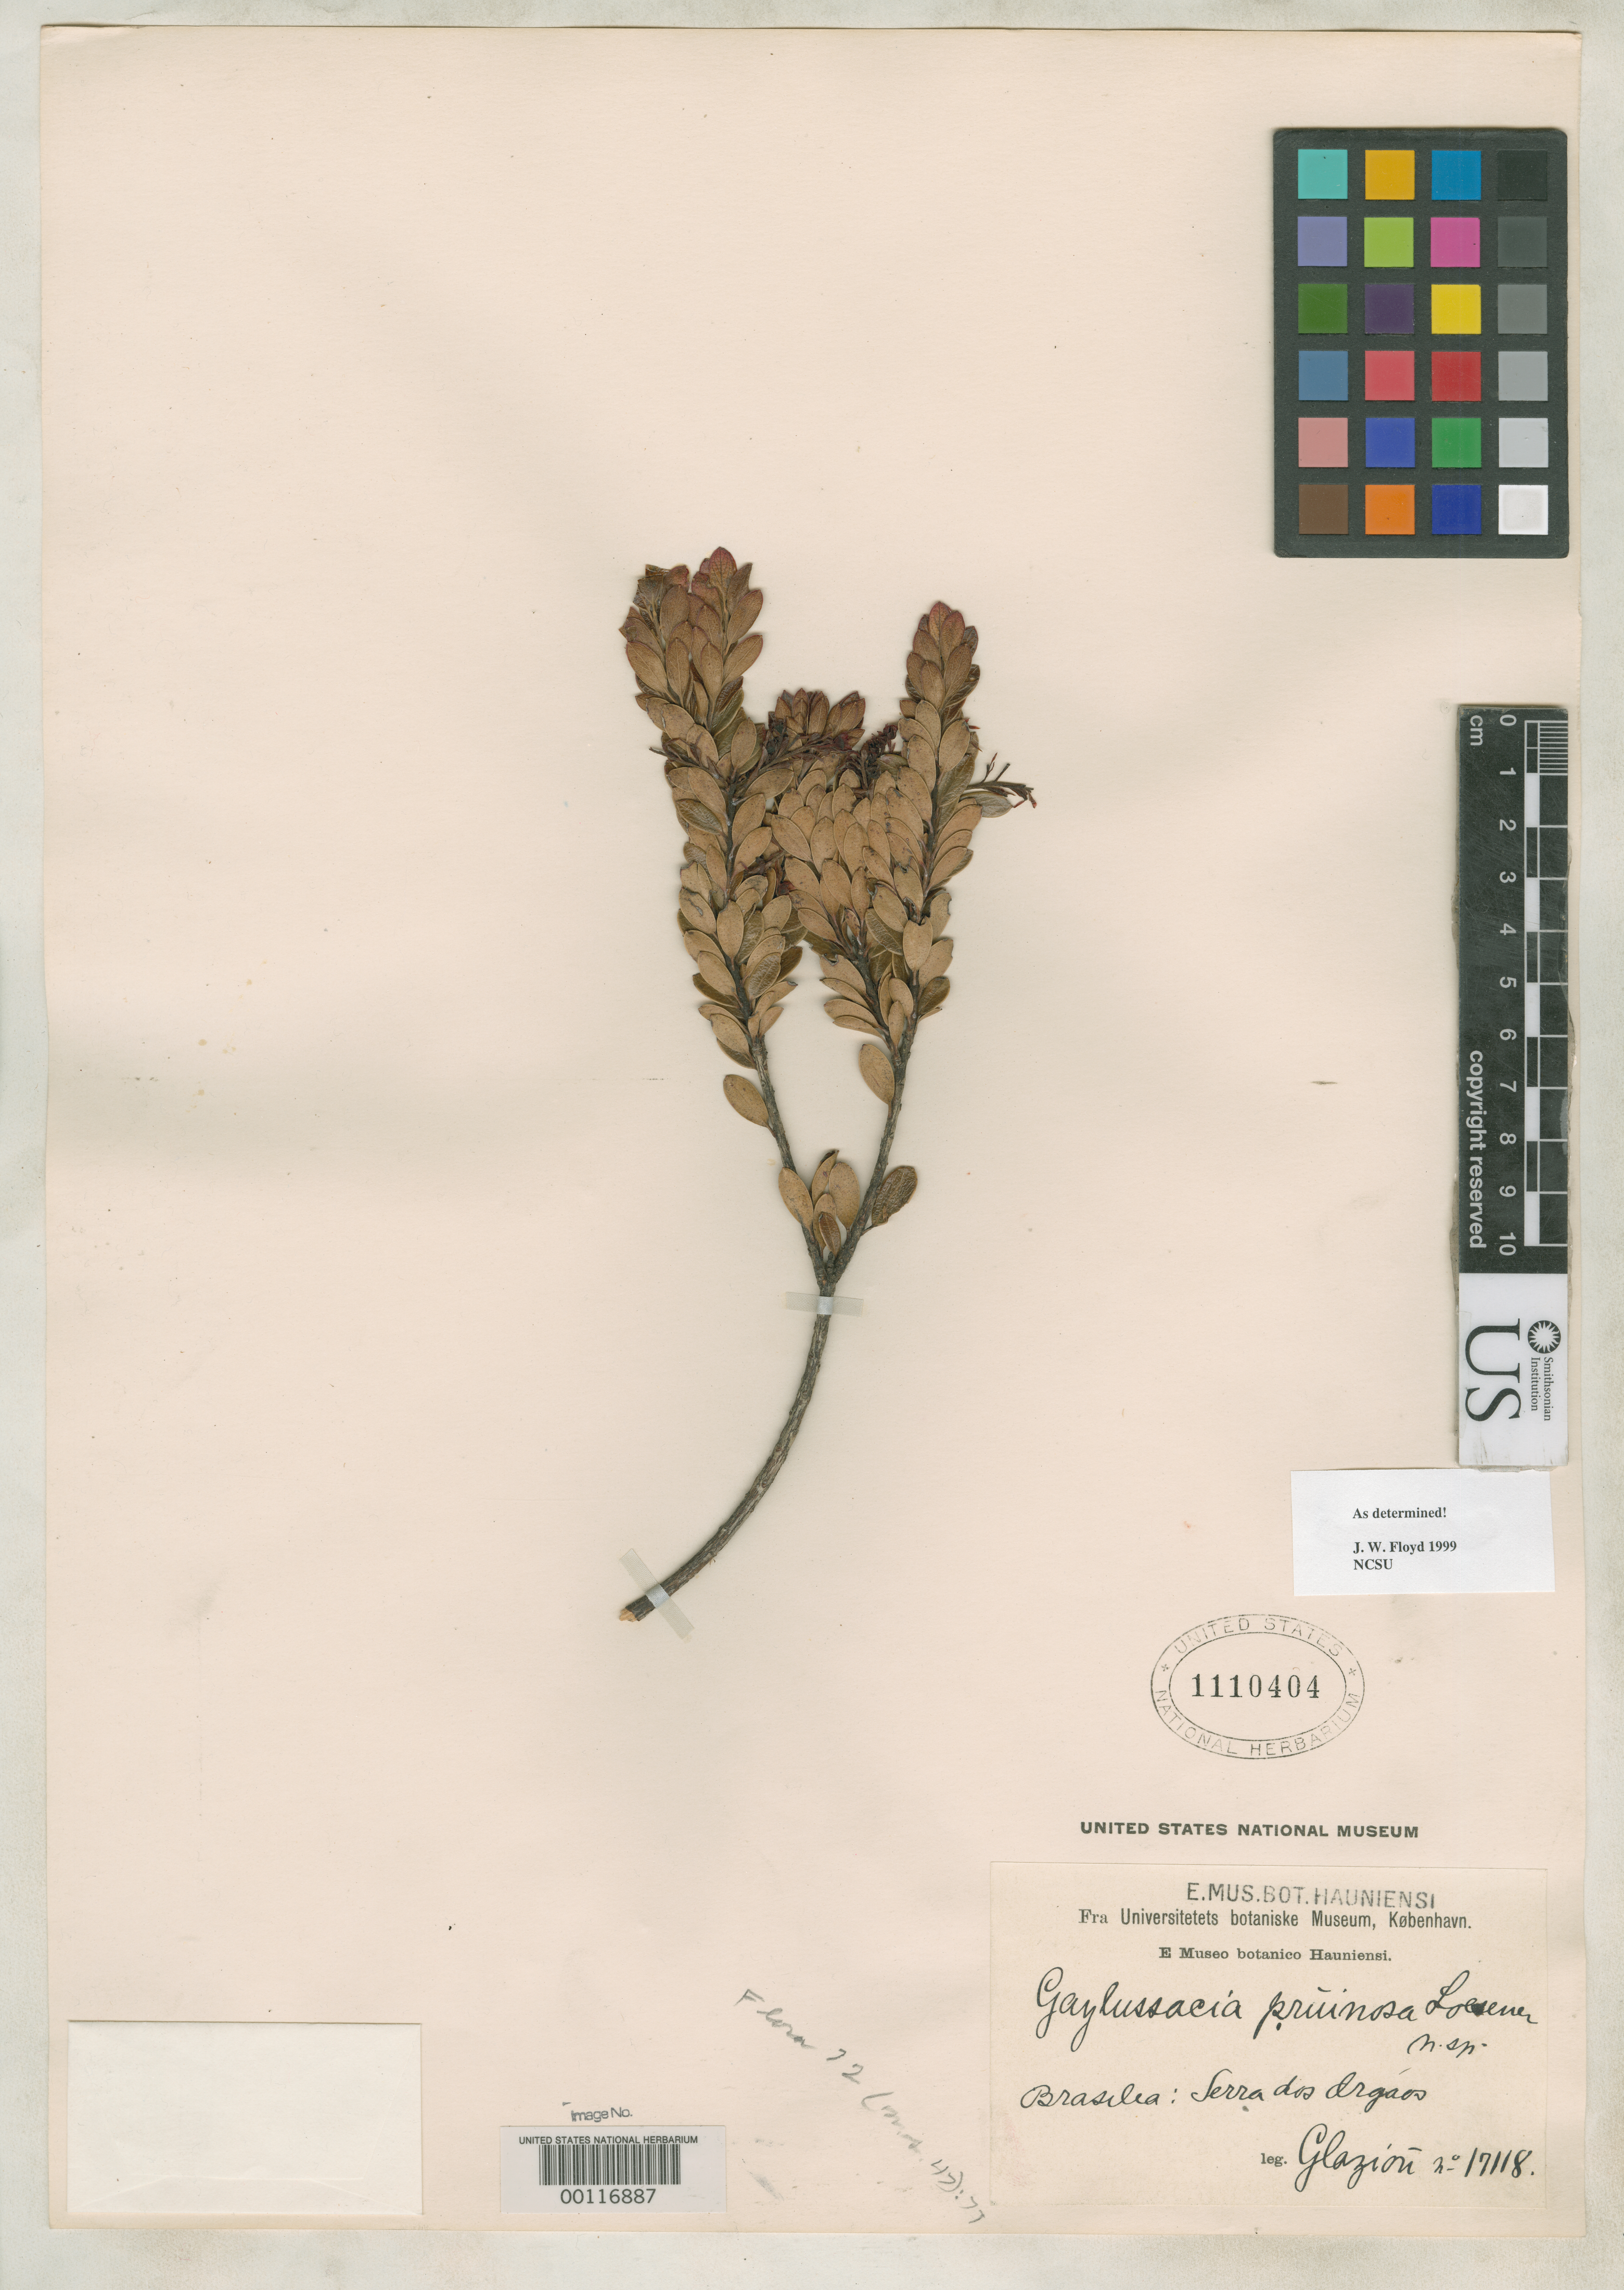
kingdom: Plantae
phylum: Tracheophyta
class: Magnoliopsida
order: Ericales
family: Ericaceae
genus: Gaylussacia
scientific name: Gaylussacia pruinosa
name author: Loes.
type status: Isotype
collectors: A. F. M. Glaziou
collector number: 17118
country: Brazil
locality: Serra dos Orgaos.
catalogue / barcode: US 1110404